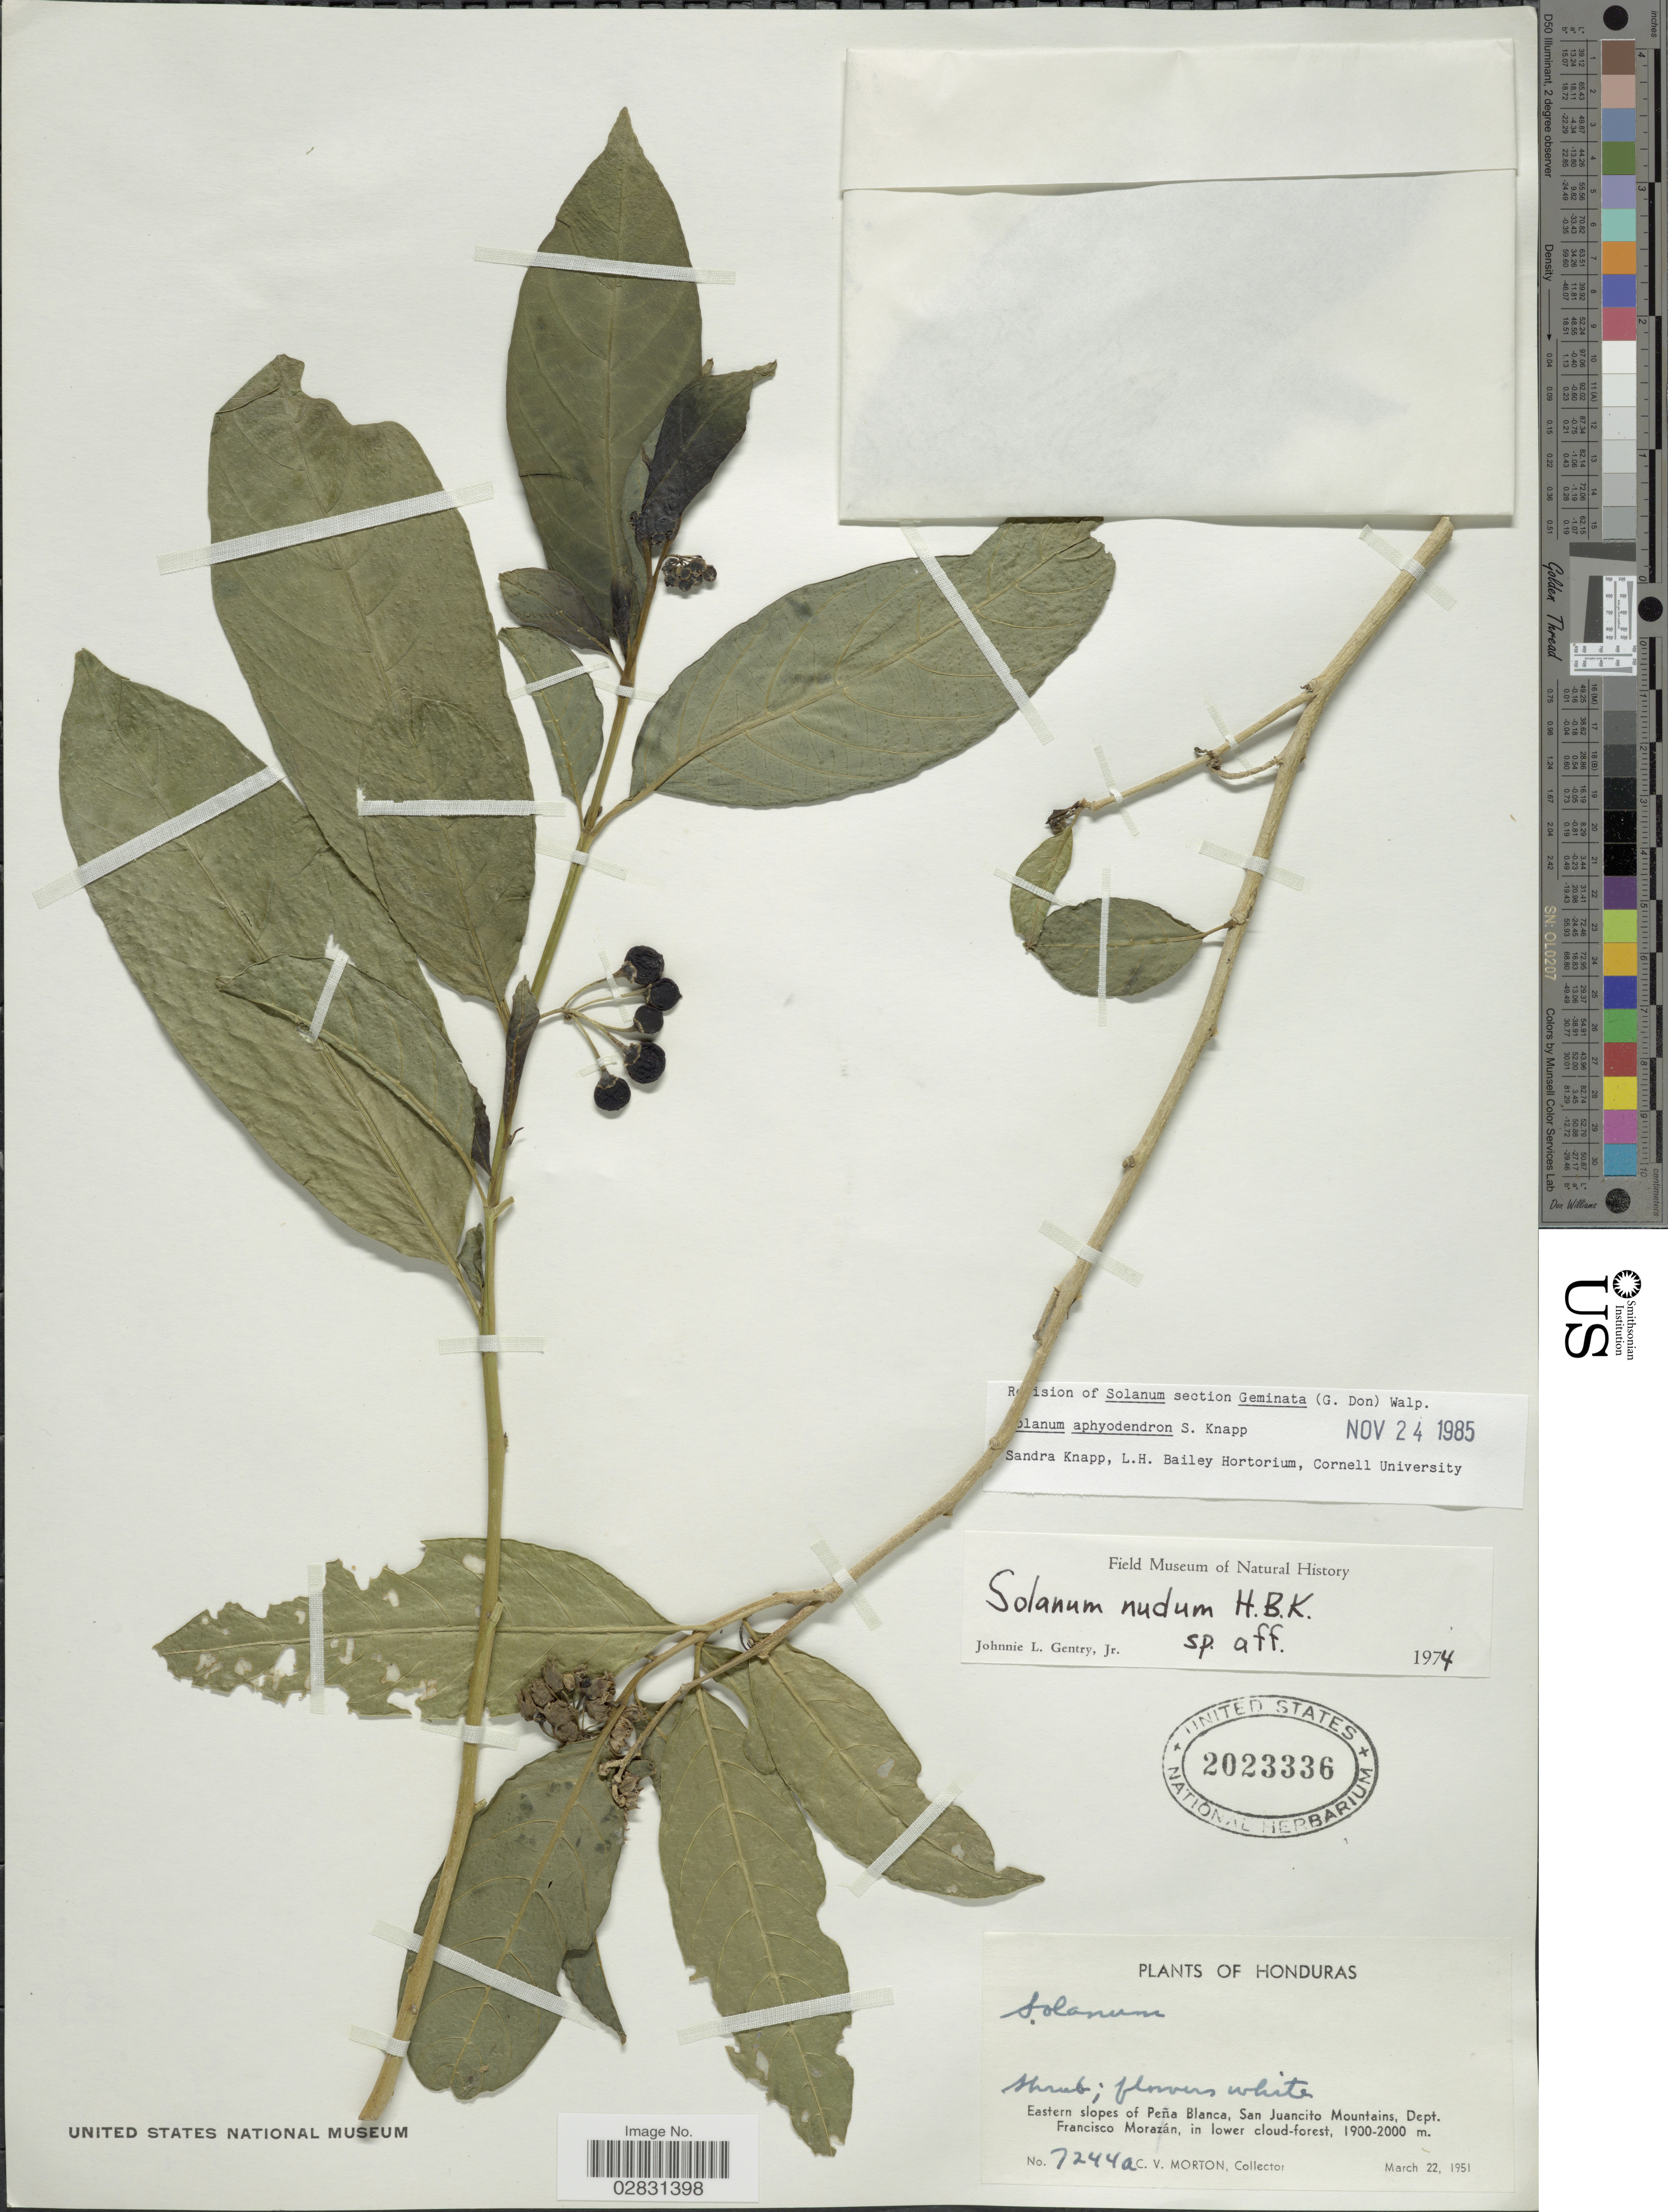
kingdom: Plantae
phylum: Tracheophyta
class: Magnoliopsida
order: Solanales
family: Solanaceae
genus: Solanum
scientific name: Solanum aphyodendron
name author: S. Knapp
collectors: C. V. Morton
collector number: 7244a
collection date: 1951-03-22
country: Honduras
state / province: Fco. Morazán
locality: Eastern slopes of Peña Blanca, San Juancito Mountains, Dept. Francisco Morazán.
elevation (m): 1900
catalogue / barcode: US 2023336